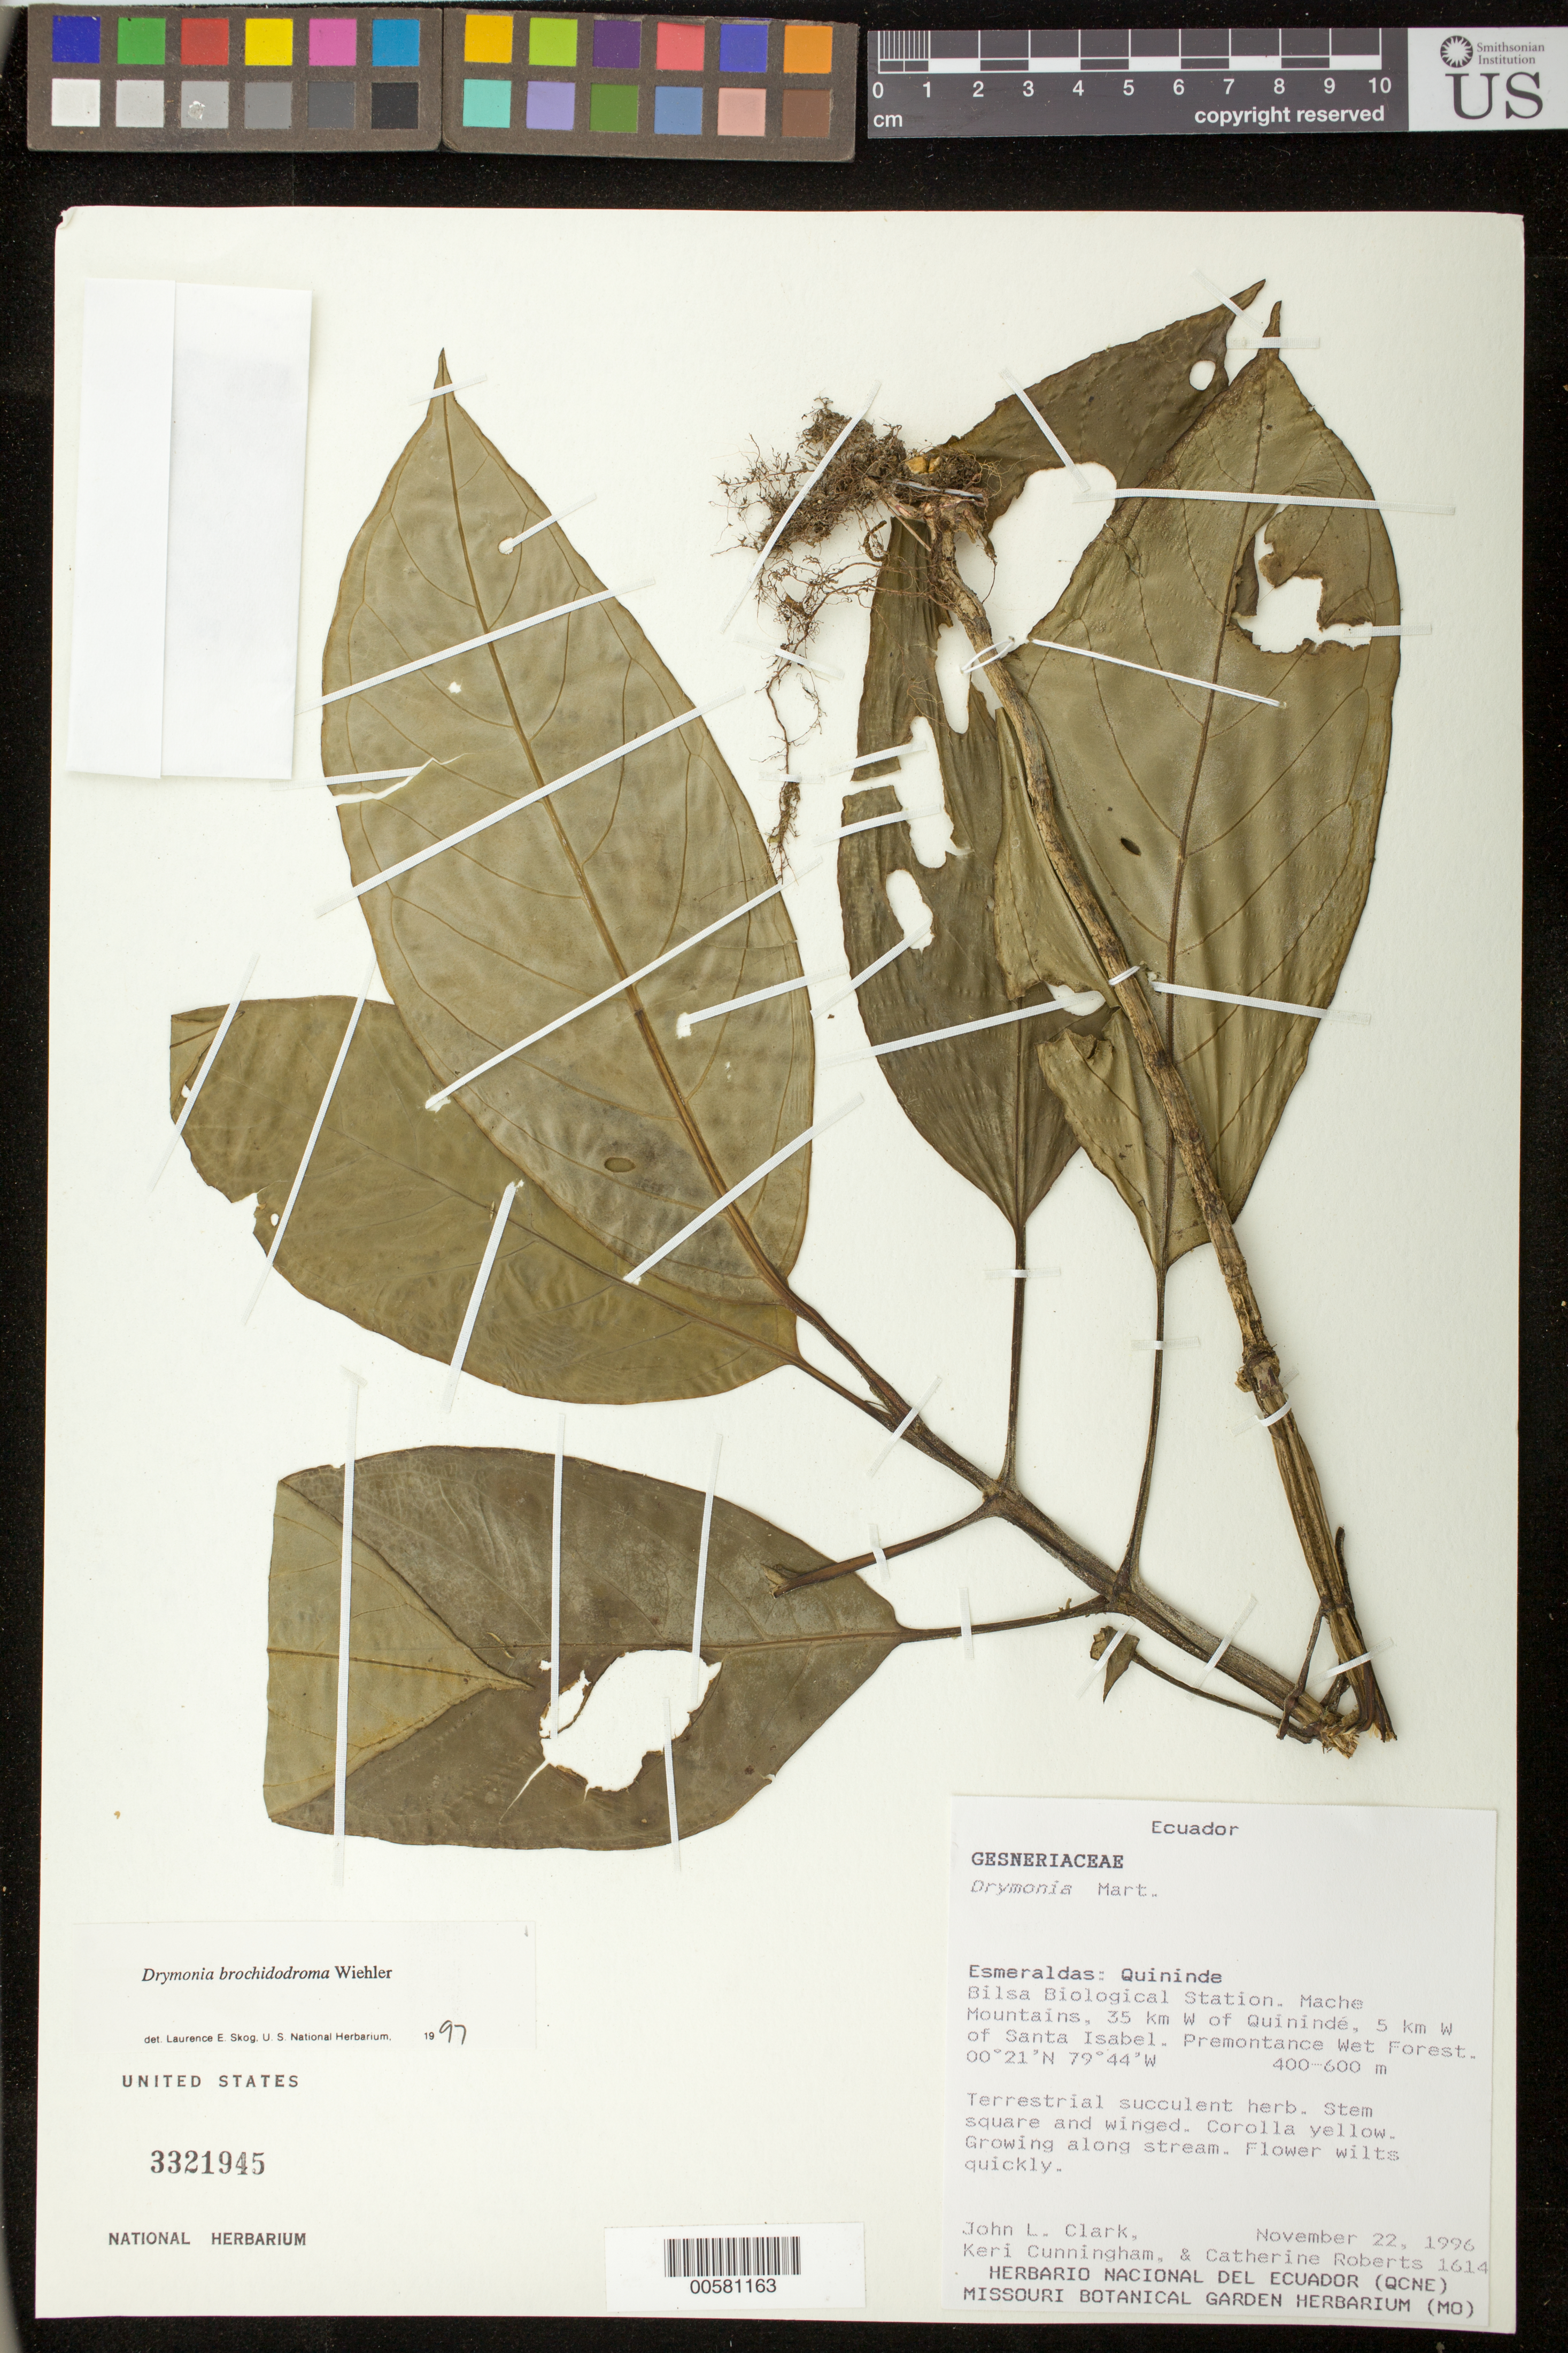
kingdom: Plantae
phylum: Tracheophyta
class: Magnoliopsida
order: Lamiales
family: Gesneriaceae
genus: Drymonia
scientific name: Drymonia brochidodroma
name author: Wiehler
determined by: Skog, Laurence E.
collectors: J. L. Clark, K. Cunningham & C. Roberts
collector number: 1614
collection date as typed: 22 Nov 1995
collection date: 1995-11-22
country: Ecuador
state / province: Esmeraldas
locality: Quininde: Bilsa Biological Station, Mache Mountains, 35 km W of Quinindé, 5 km W of Santa Isabel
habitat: Premontane wet forest; growing along stream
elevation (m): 400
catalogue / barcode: US 3321945